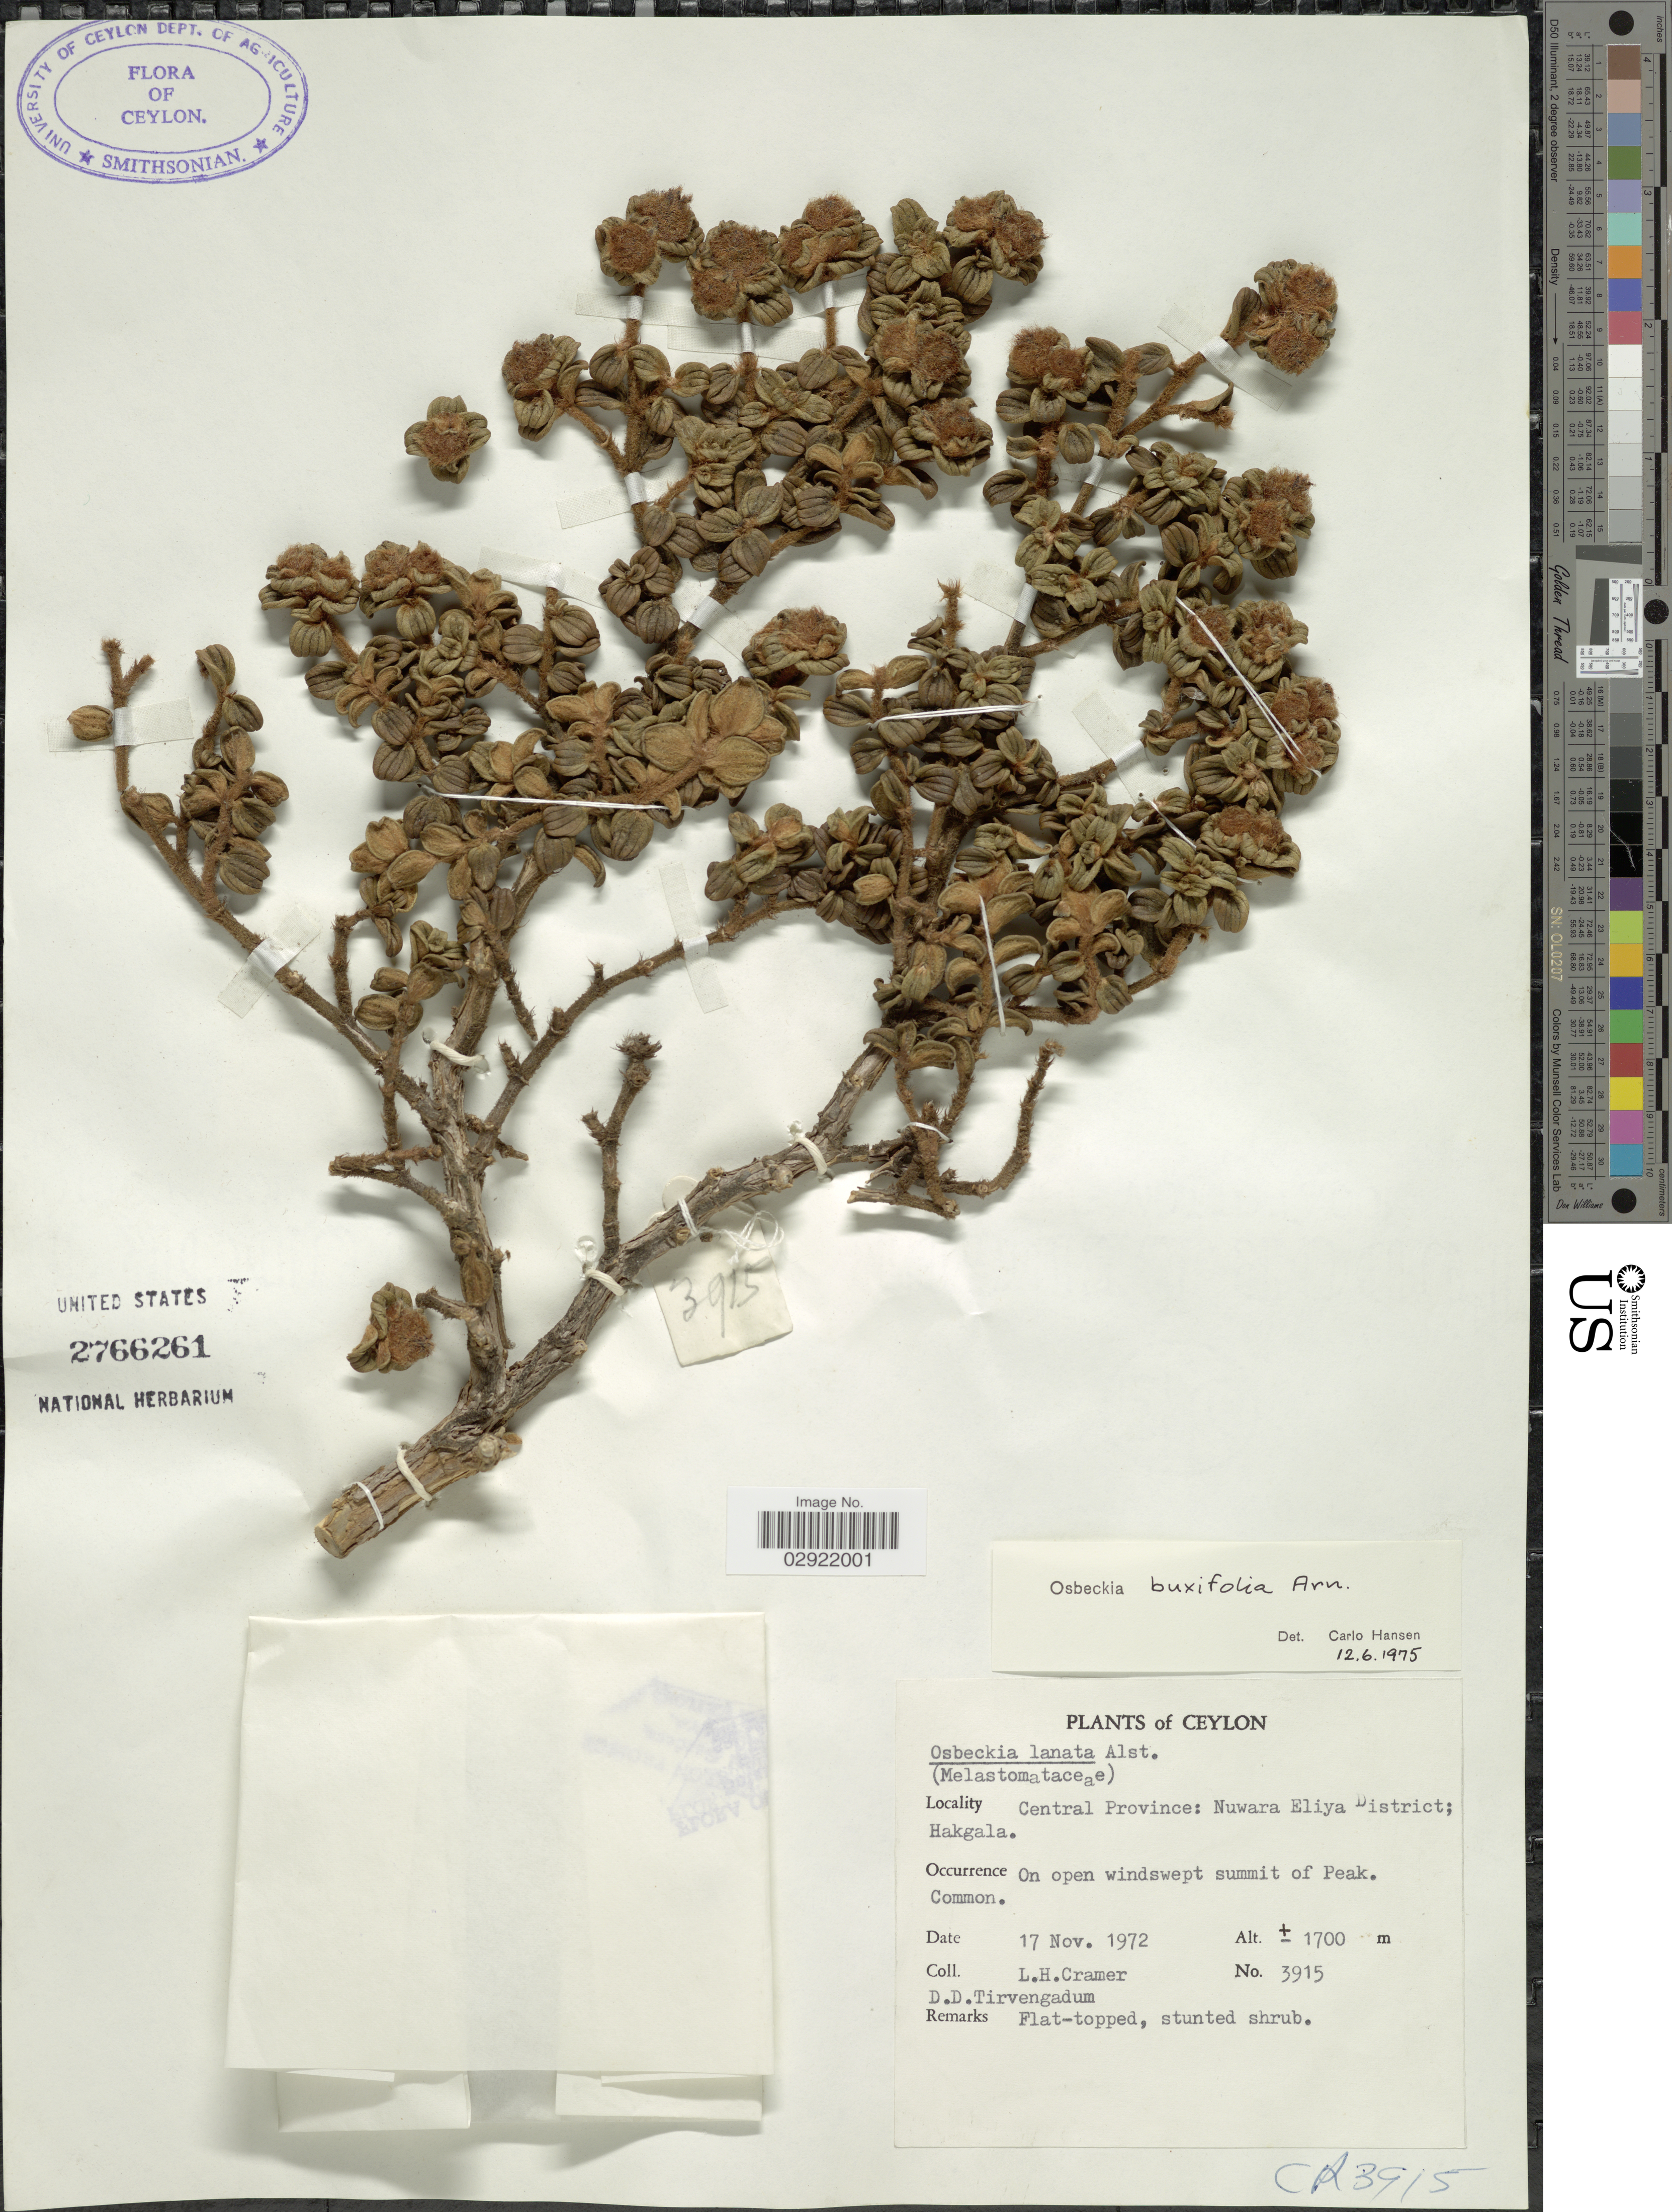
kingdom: Plantae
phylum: Tracheophyta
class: Magnoliopsida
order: Myrtales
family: Melastomataceae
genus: Osbeckia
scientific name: Osbeckia buxifolia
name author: Arn.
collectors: L. H. Cramer & D. Tirvengadum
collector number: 3915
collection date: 1972-11-17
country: Sri Lanka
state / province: Central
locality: Ceylon. Nuwara Eliya District; Hakgala.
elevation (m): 1700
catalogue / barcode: US 2766261